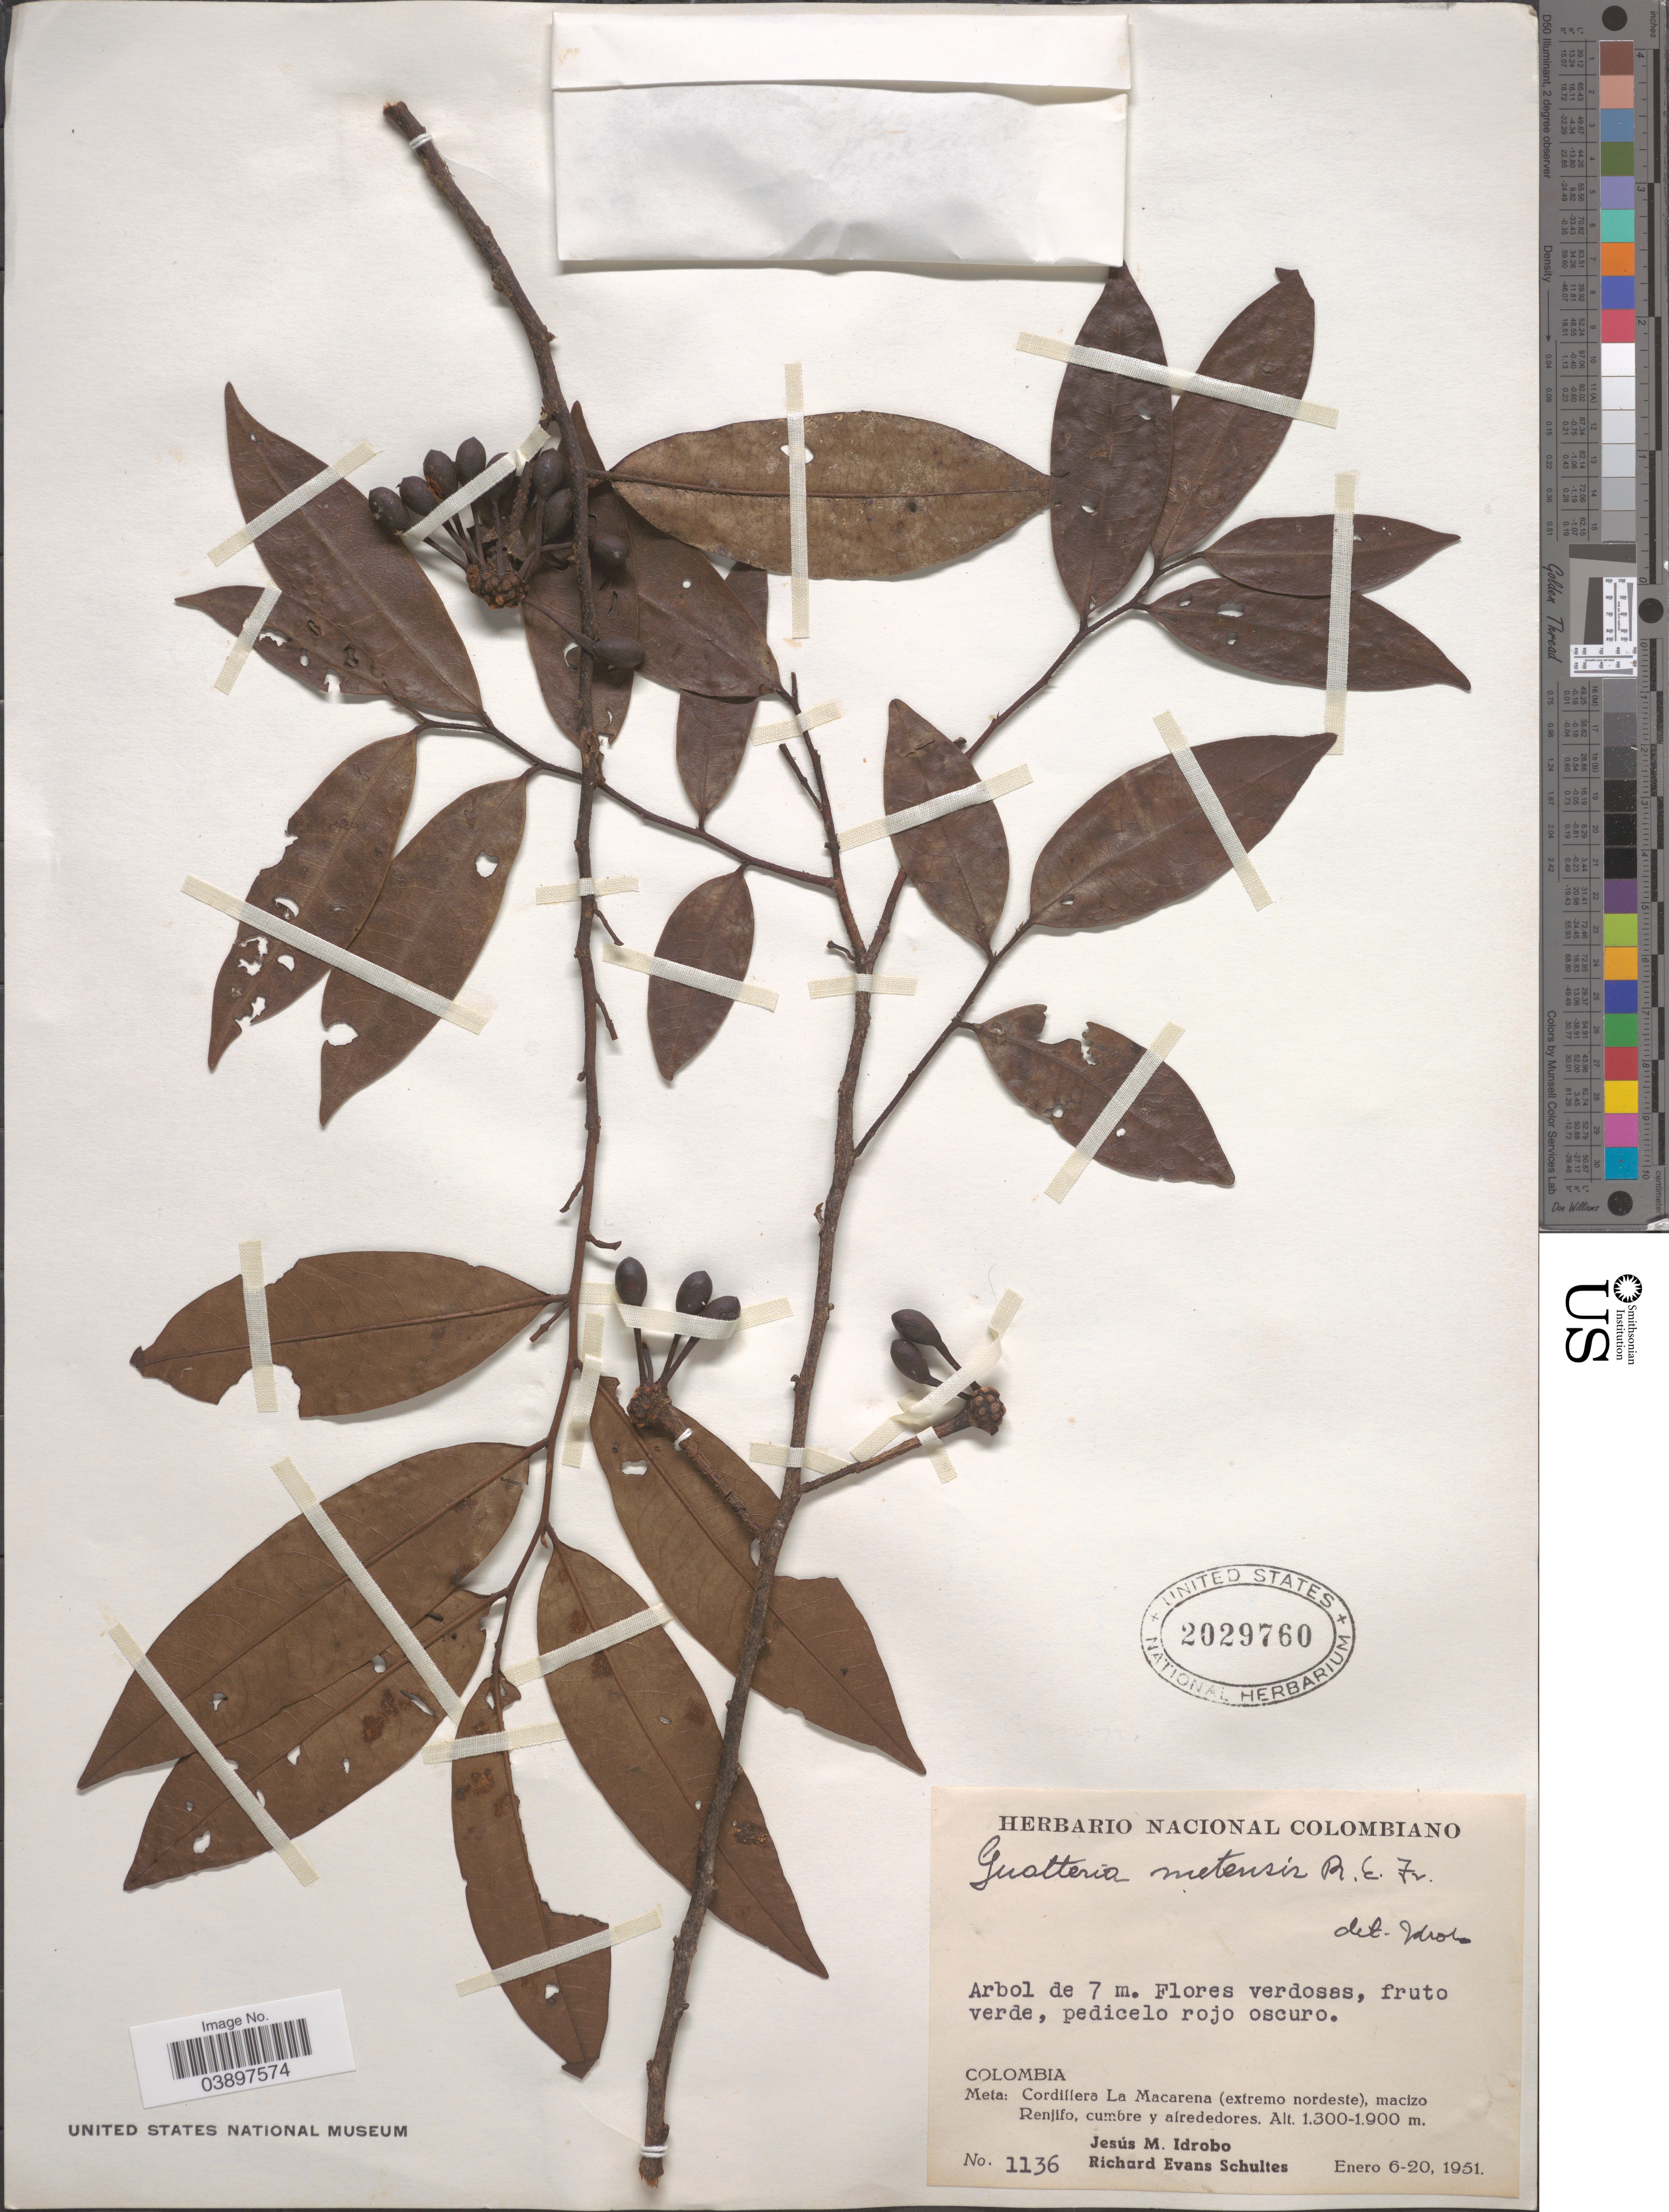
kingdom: Plantae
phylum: Tracheophyta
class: Magnoliopsida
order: Magnoliales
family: Annonaceae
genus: Guatteria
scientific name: Guatteria metensis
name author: R.E. Fr.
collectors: J. M. Idrobo & R. E. Schultes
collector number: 1136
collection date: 1951-01-06/1951-01-20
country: Colombia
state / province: Meta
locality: Cordillera La Macarena (extremo nordeste), macizo Renjifo.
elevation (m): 1300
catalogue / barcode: US 2029760